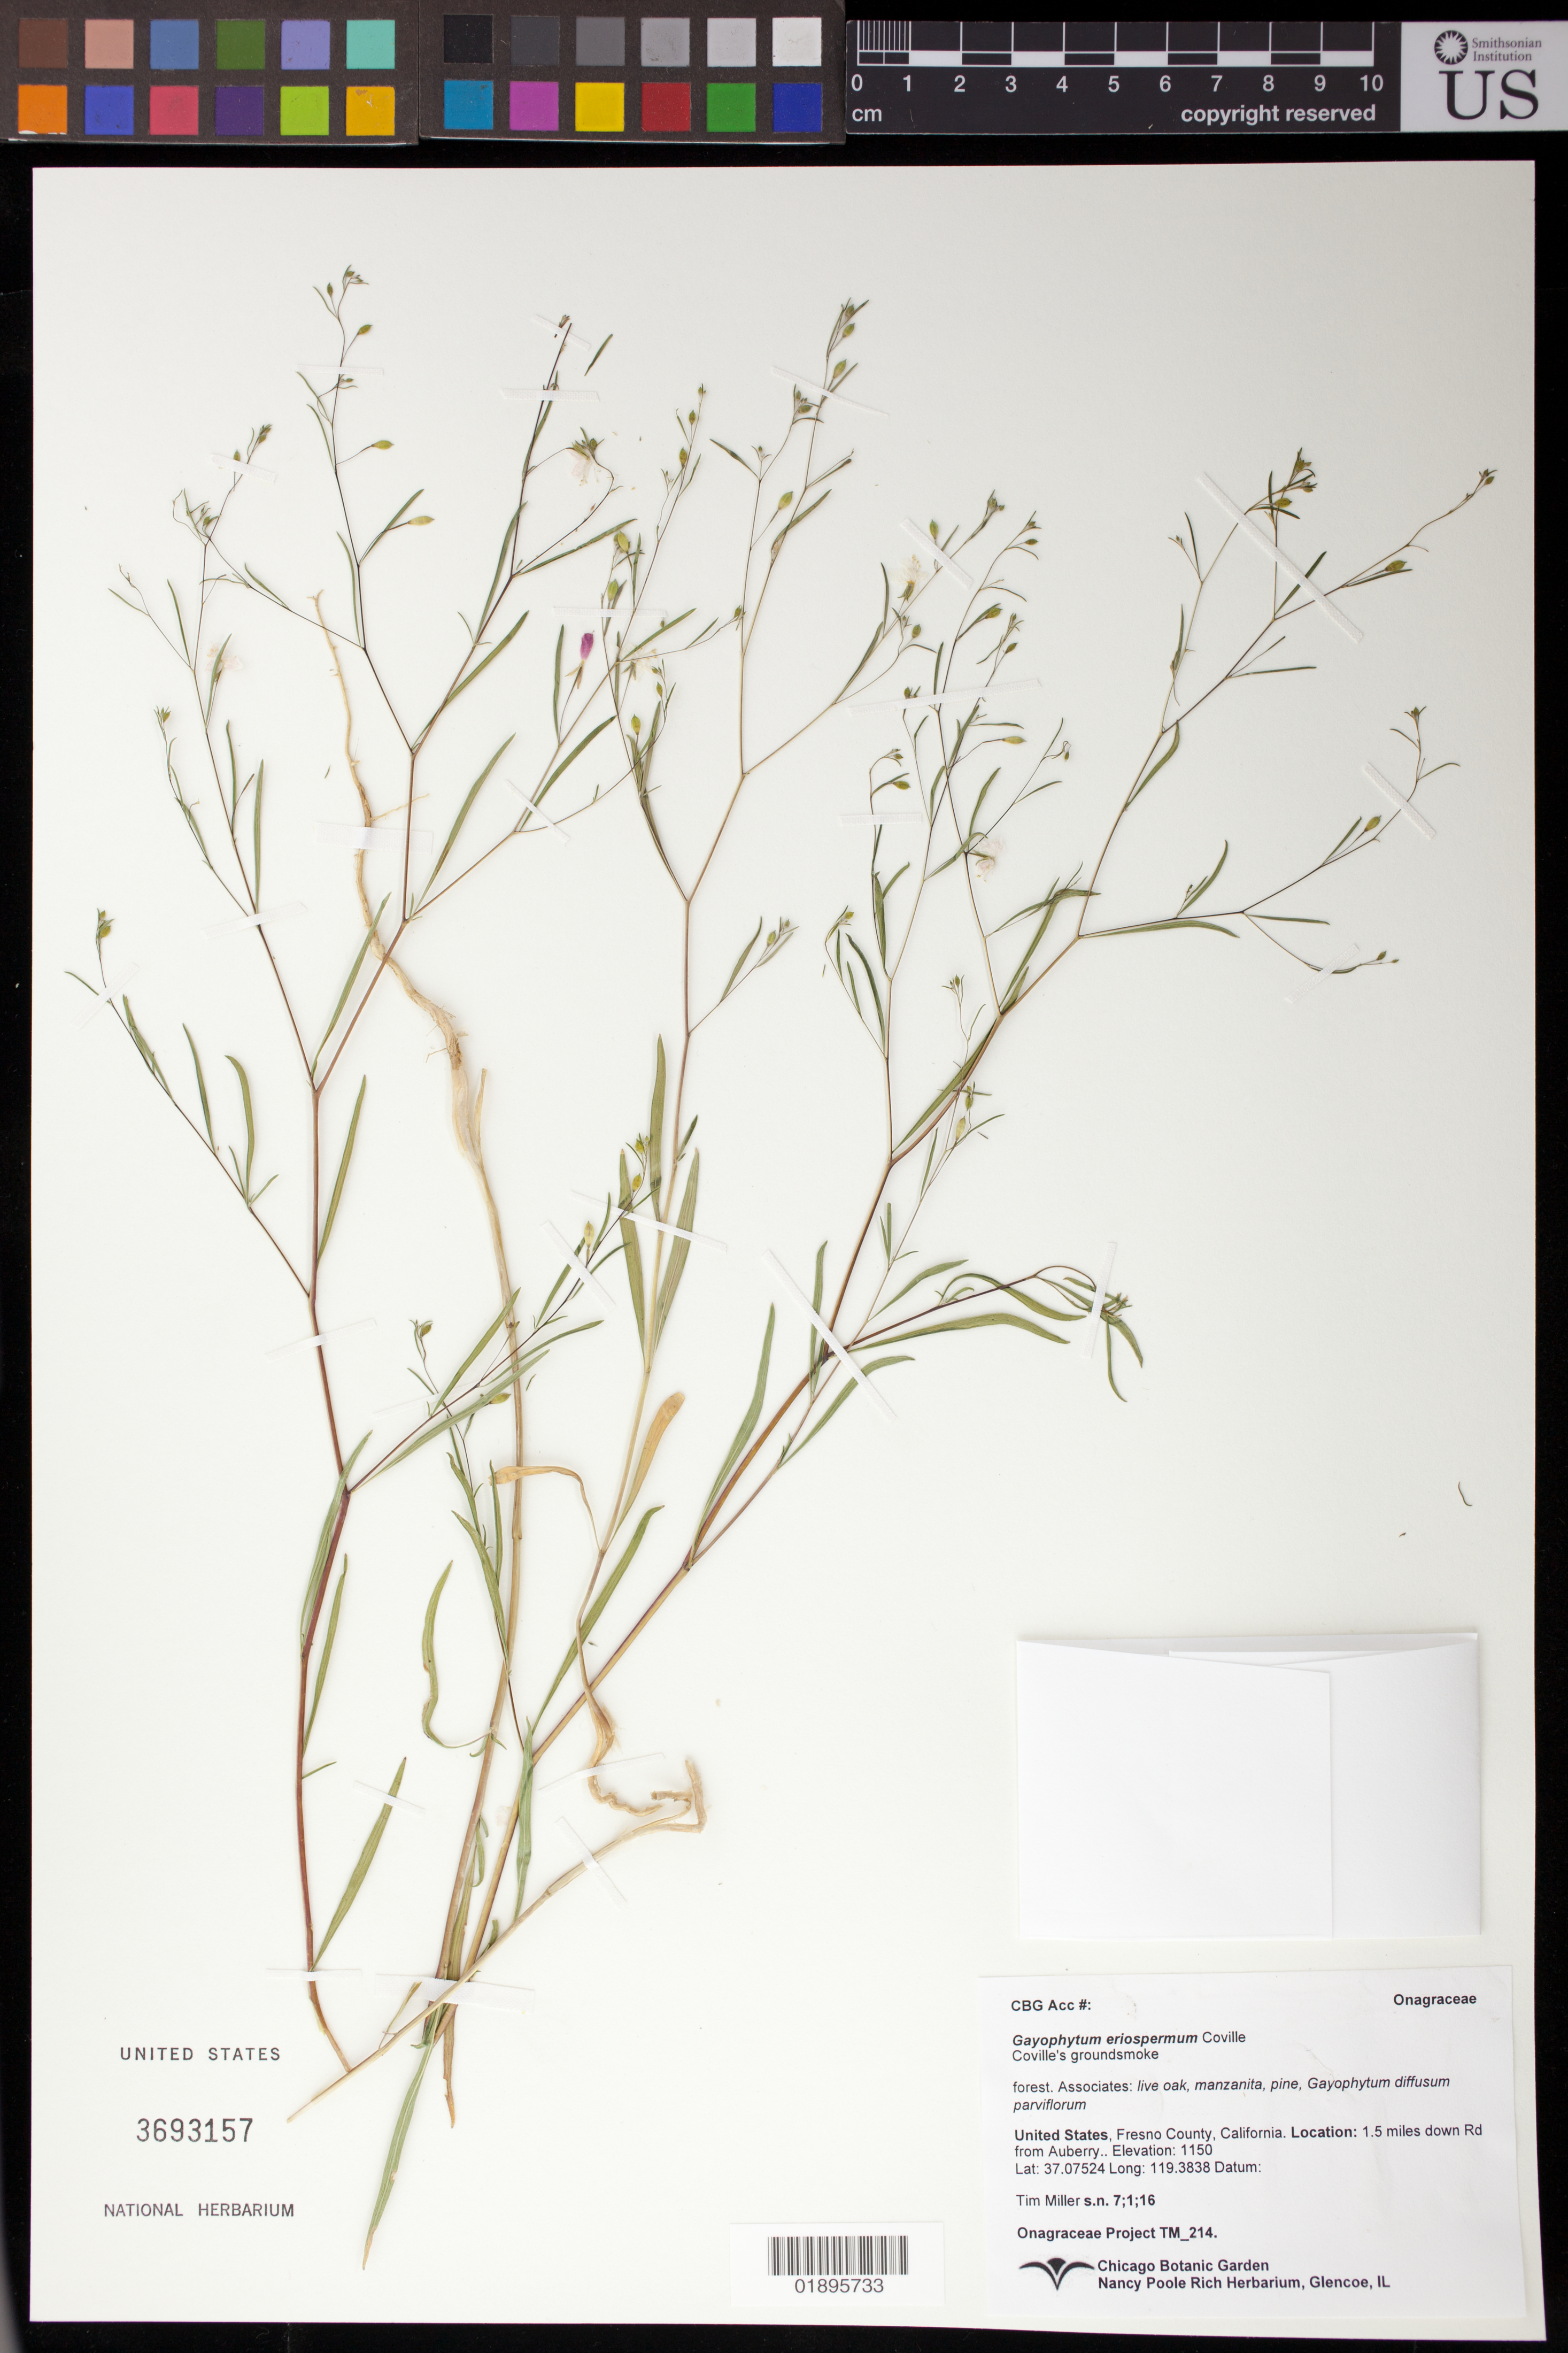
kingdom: Plantae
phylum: Tracheophyta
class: Magnoliopsida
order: Myrtales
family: Onagraceae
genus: Gayophytum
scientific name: Gayophytum eriospermum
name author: Coville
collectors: T. Miller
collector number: TM 214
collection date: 2016-07-01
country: United States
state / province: California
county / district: Fresno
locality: Musick Farm Road, 1.5 miles down Rd from Auberry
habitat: forest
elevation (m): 1150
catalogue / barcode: US 3693157